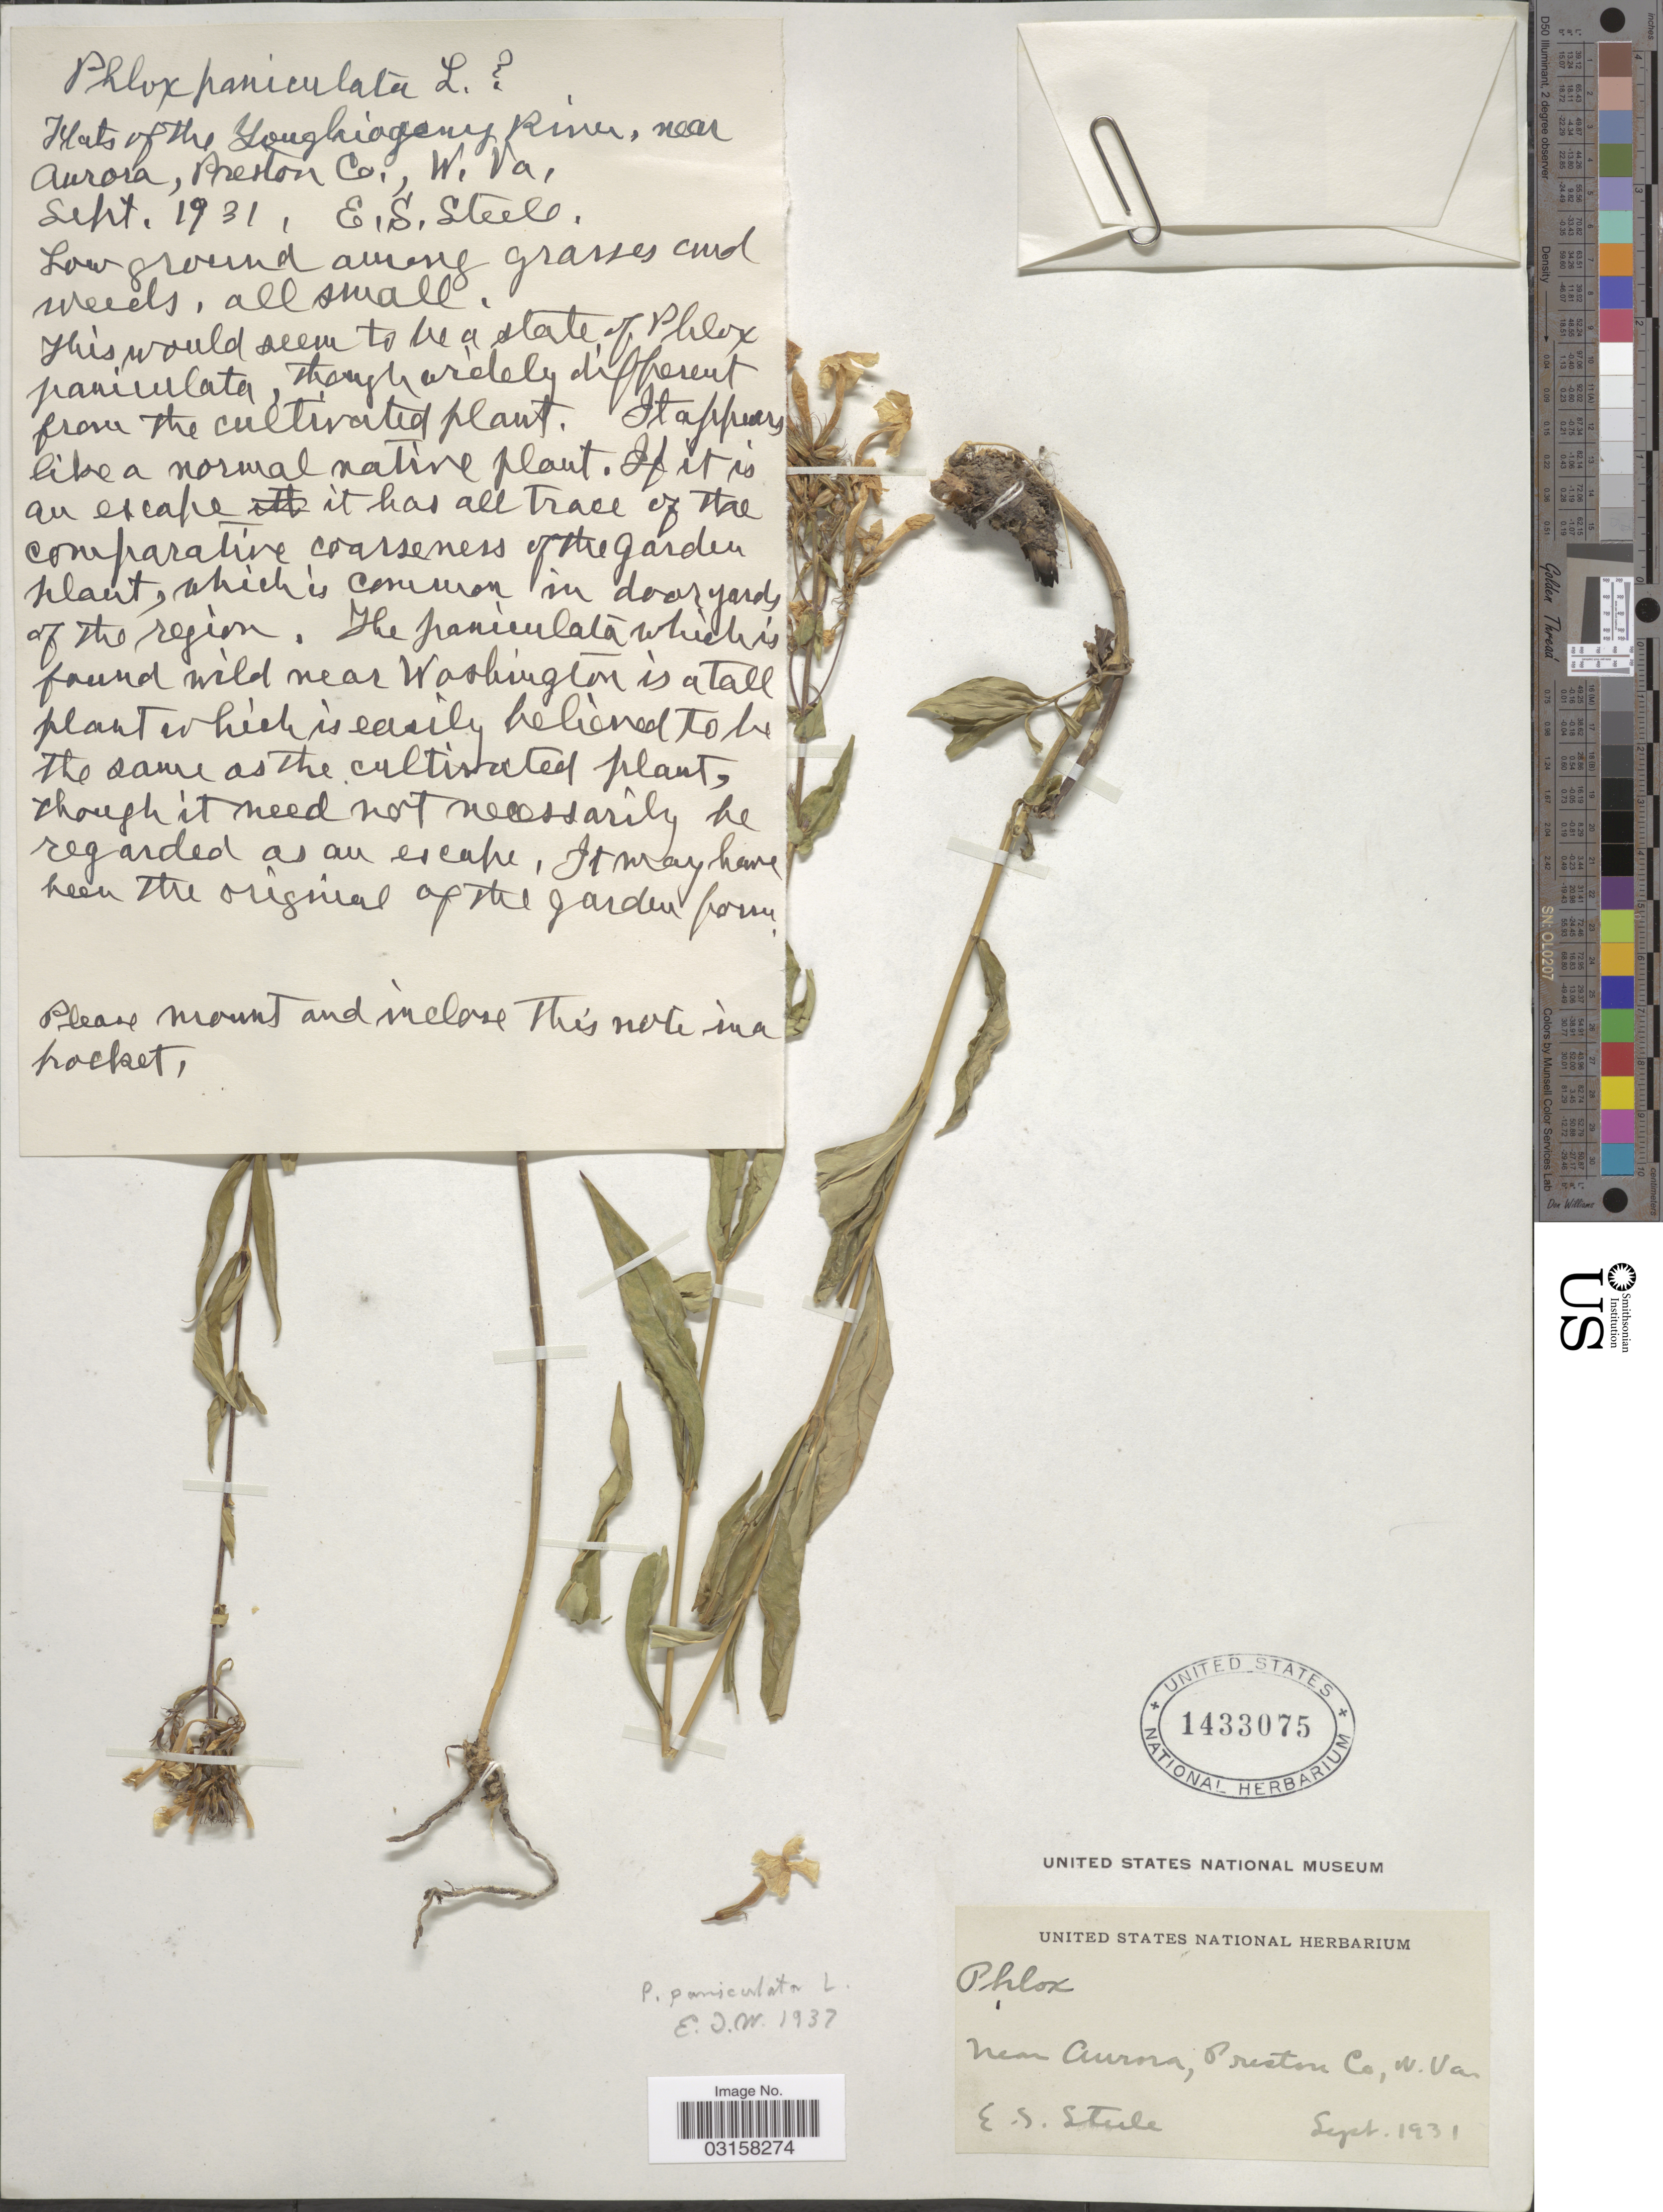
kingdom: Plantae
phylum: Tracheophyta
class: Magnoliopsida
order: Ericales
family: Polemoniaceae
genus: Phlox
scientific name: Phlox paniculata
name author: L.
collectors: E. Steele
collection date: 1931-09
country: United States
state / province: West Virginia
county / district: Preston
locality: Near Aurora, Preston Co.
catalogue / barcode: US 1433075